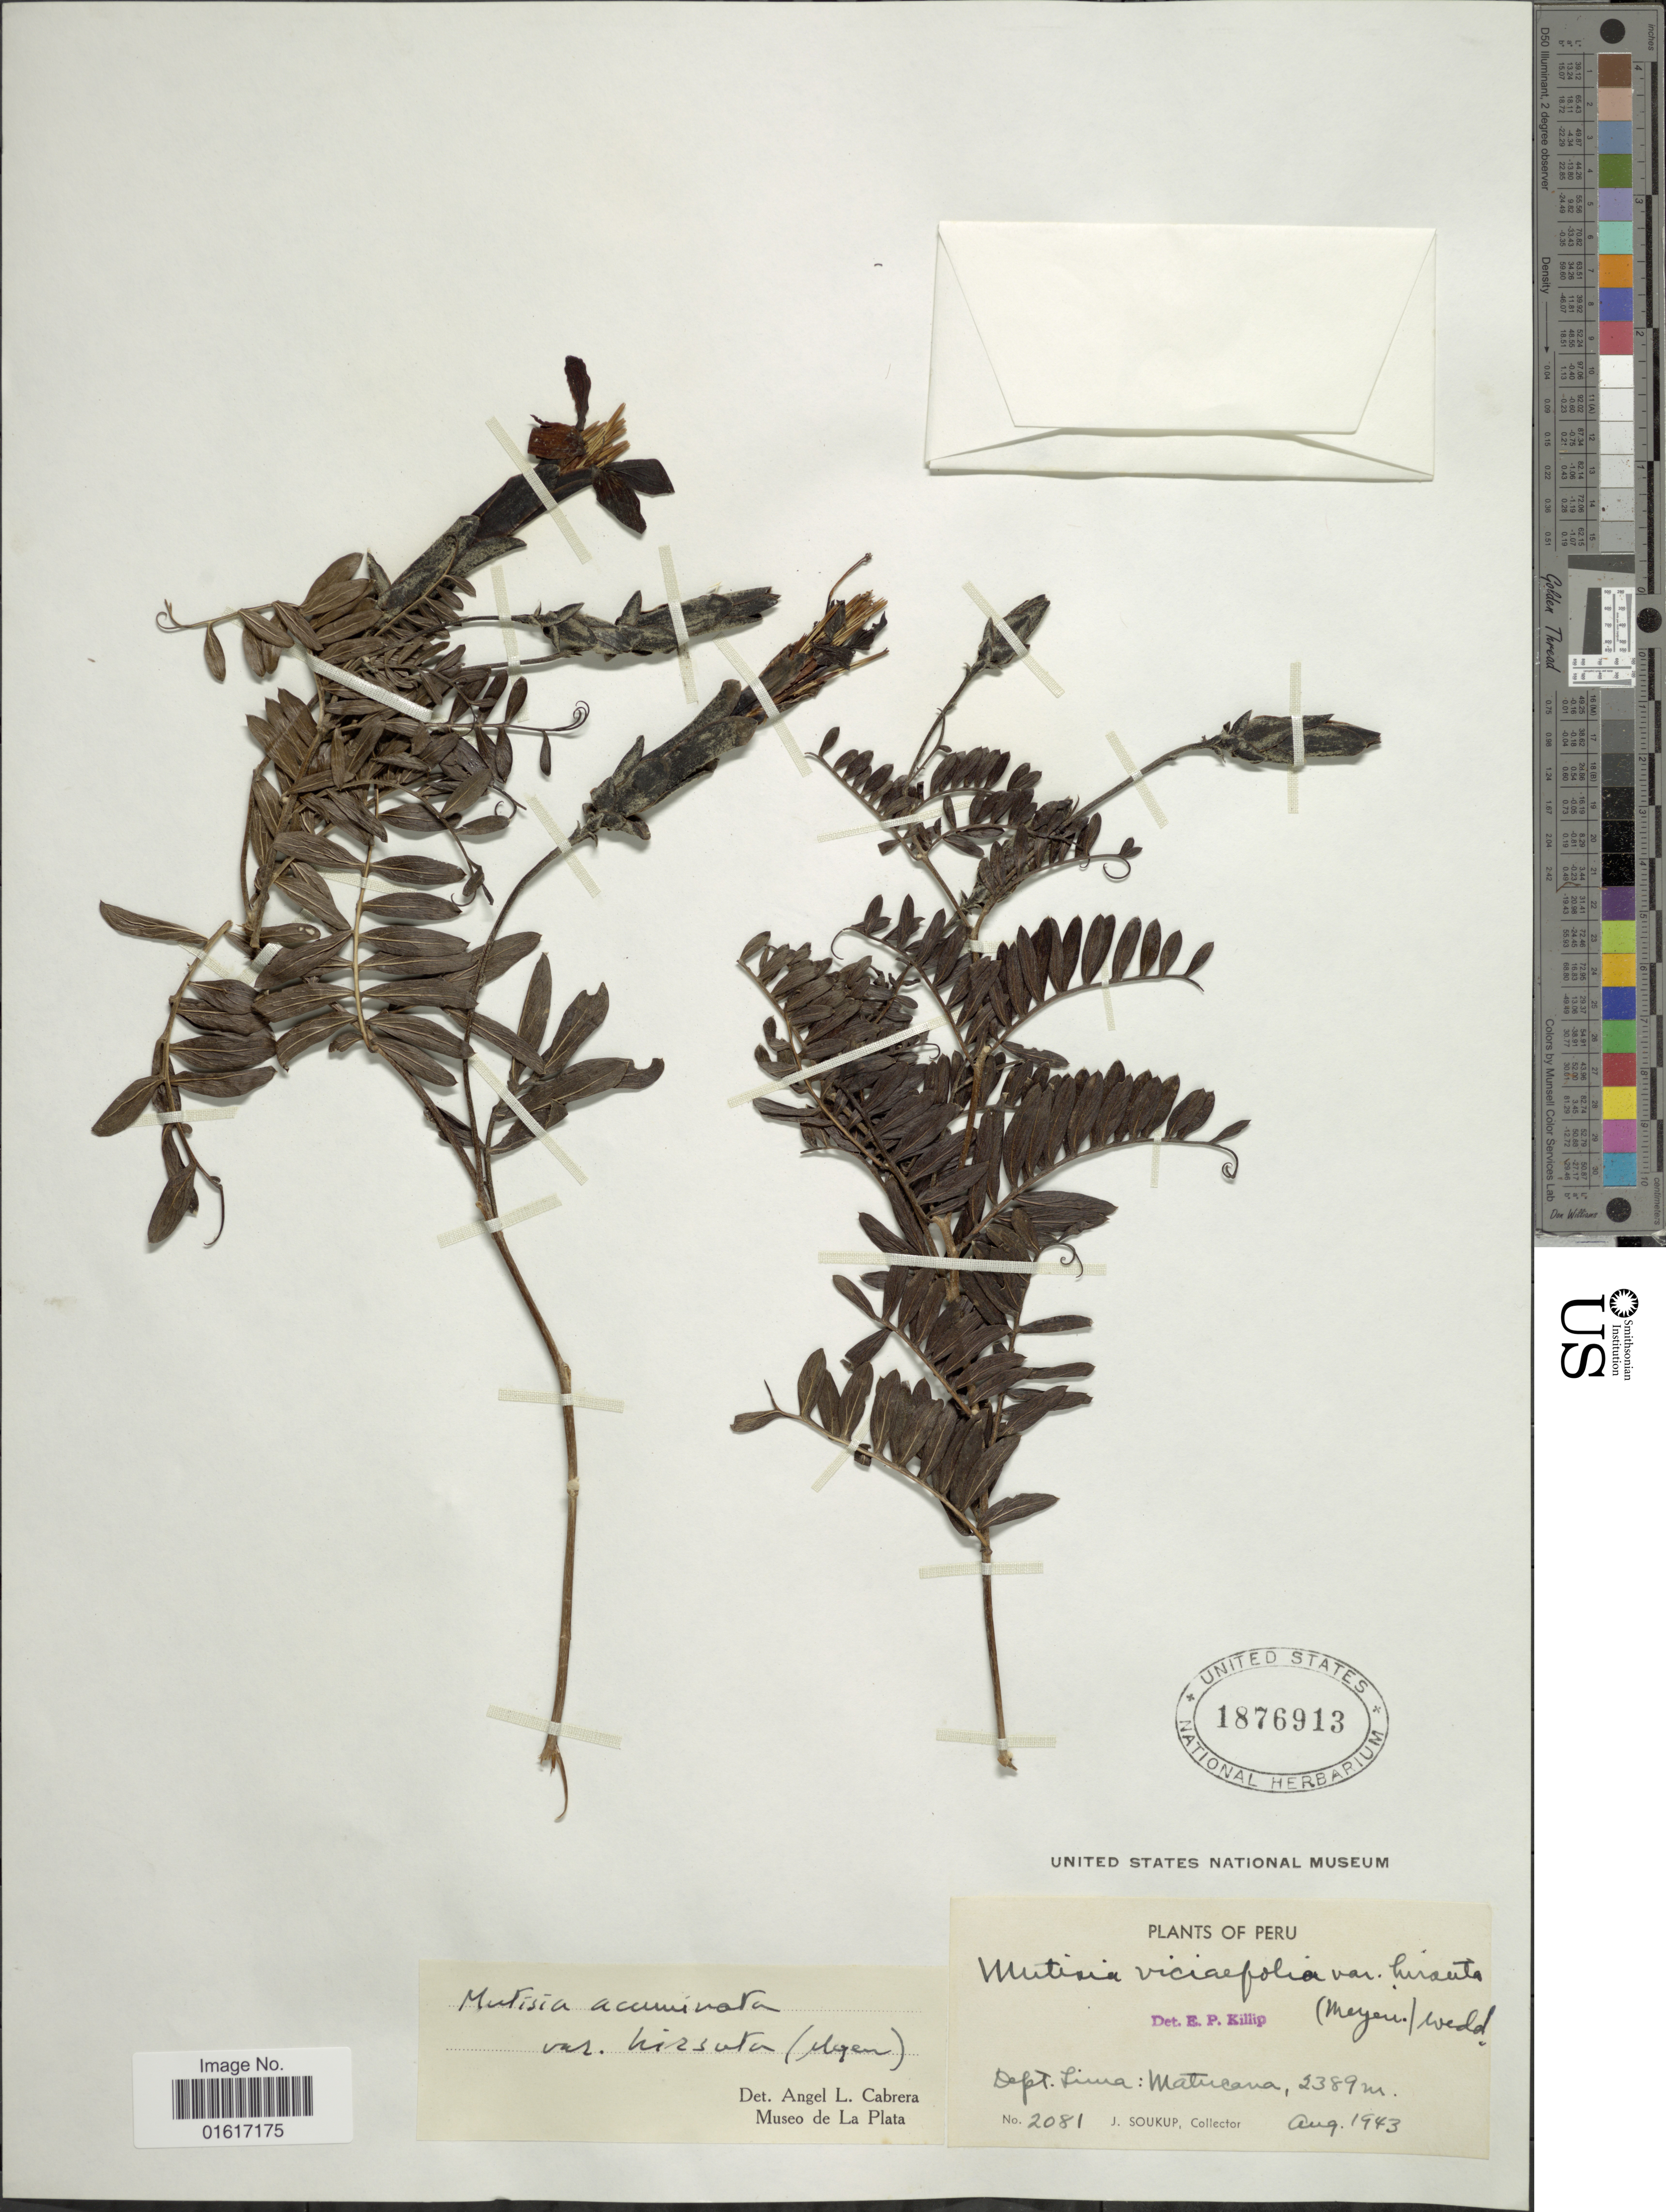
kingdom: Plantae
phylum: Tracheophyta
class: Magnoliopsida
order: Asterales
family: Asteraceae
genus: Mutisia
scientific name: Mutisia acuminata var. hirsuta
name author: (Meyen) Cabrera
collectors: J. Soukup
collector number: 2081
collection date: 1943-08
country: Peru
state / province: Lima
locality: Matucana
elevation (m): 2389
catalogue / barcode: US 1876913